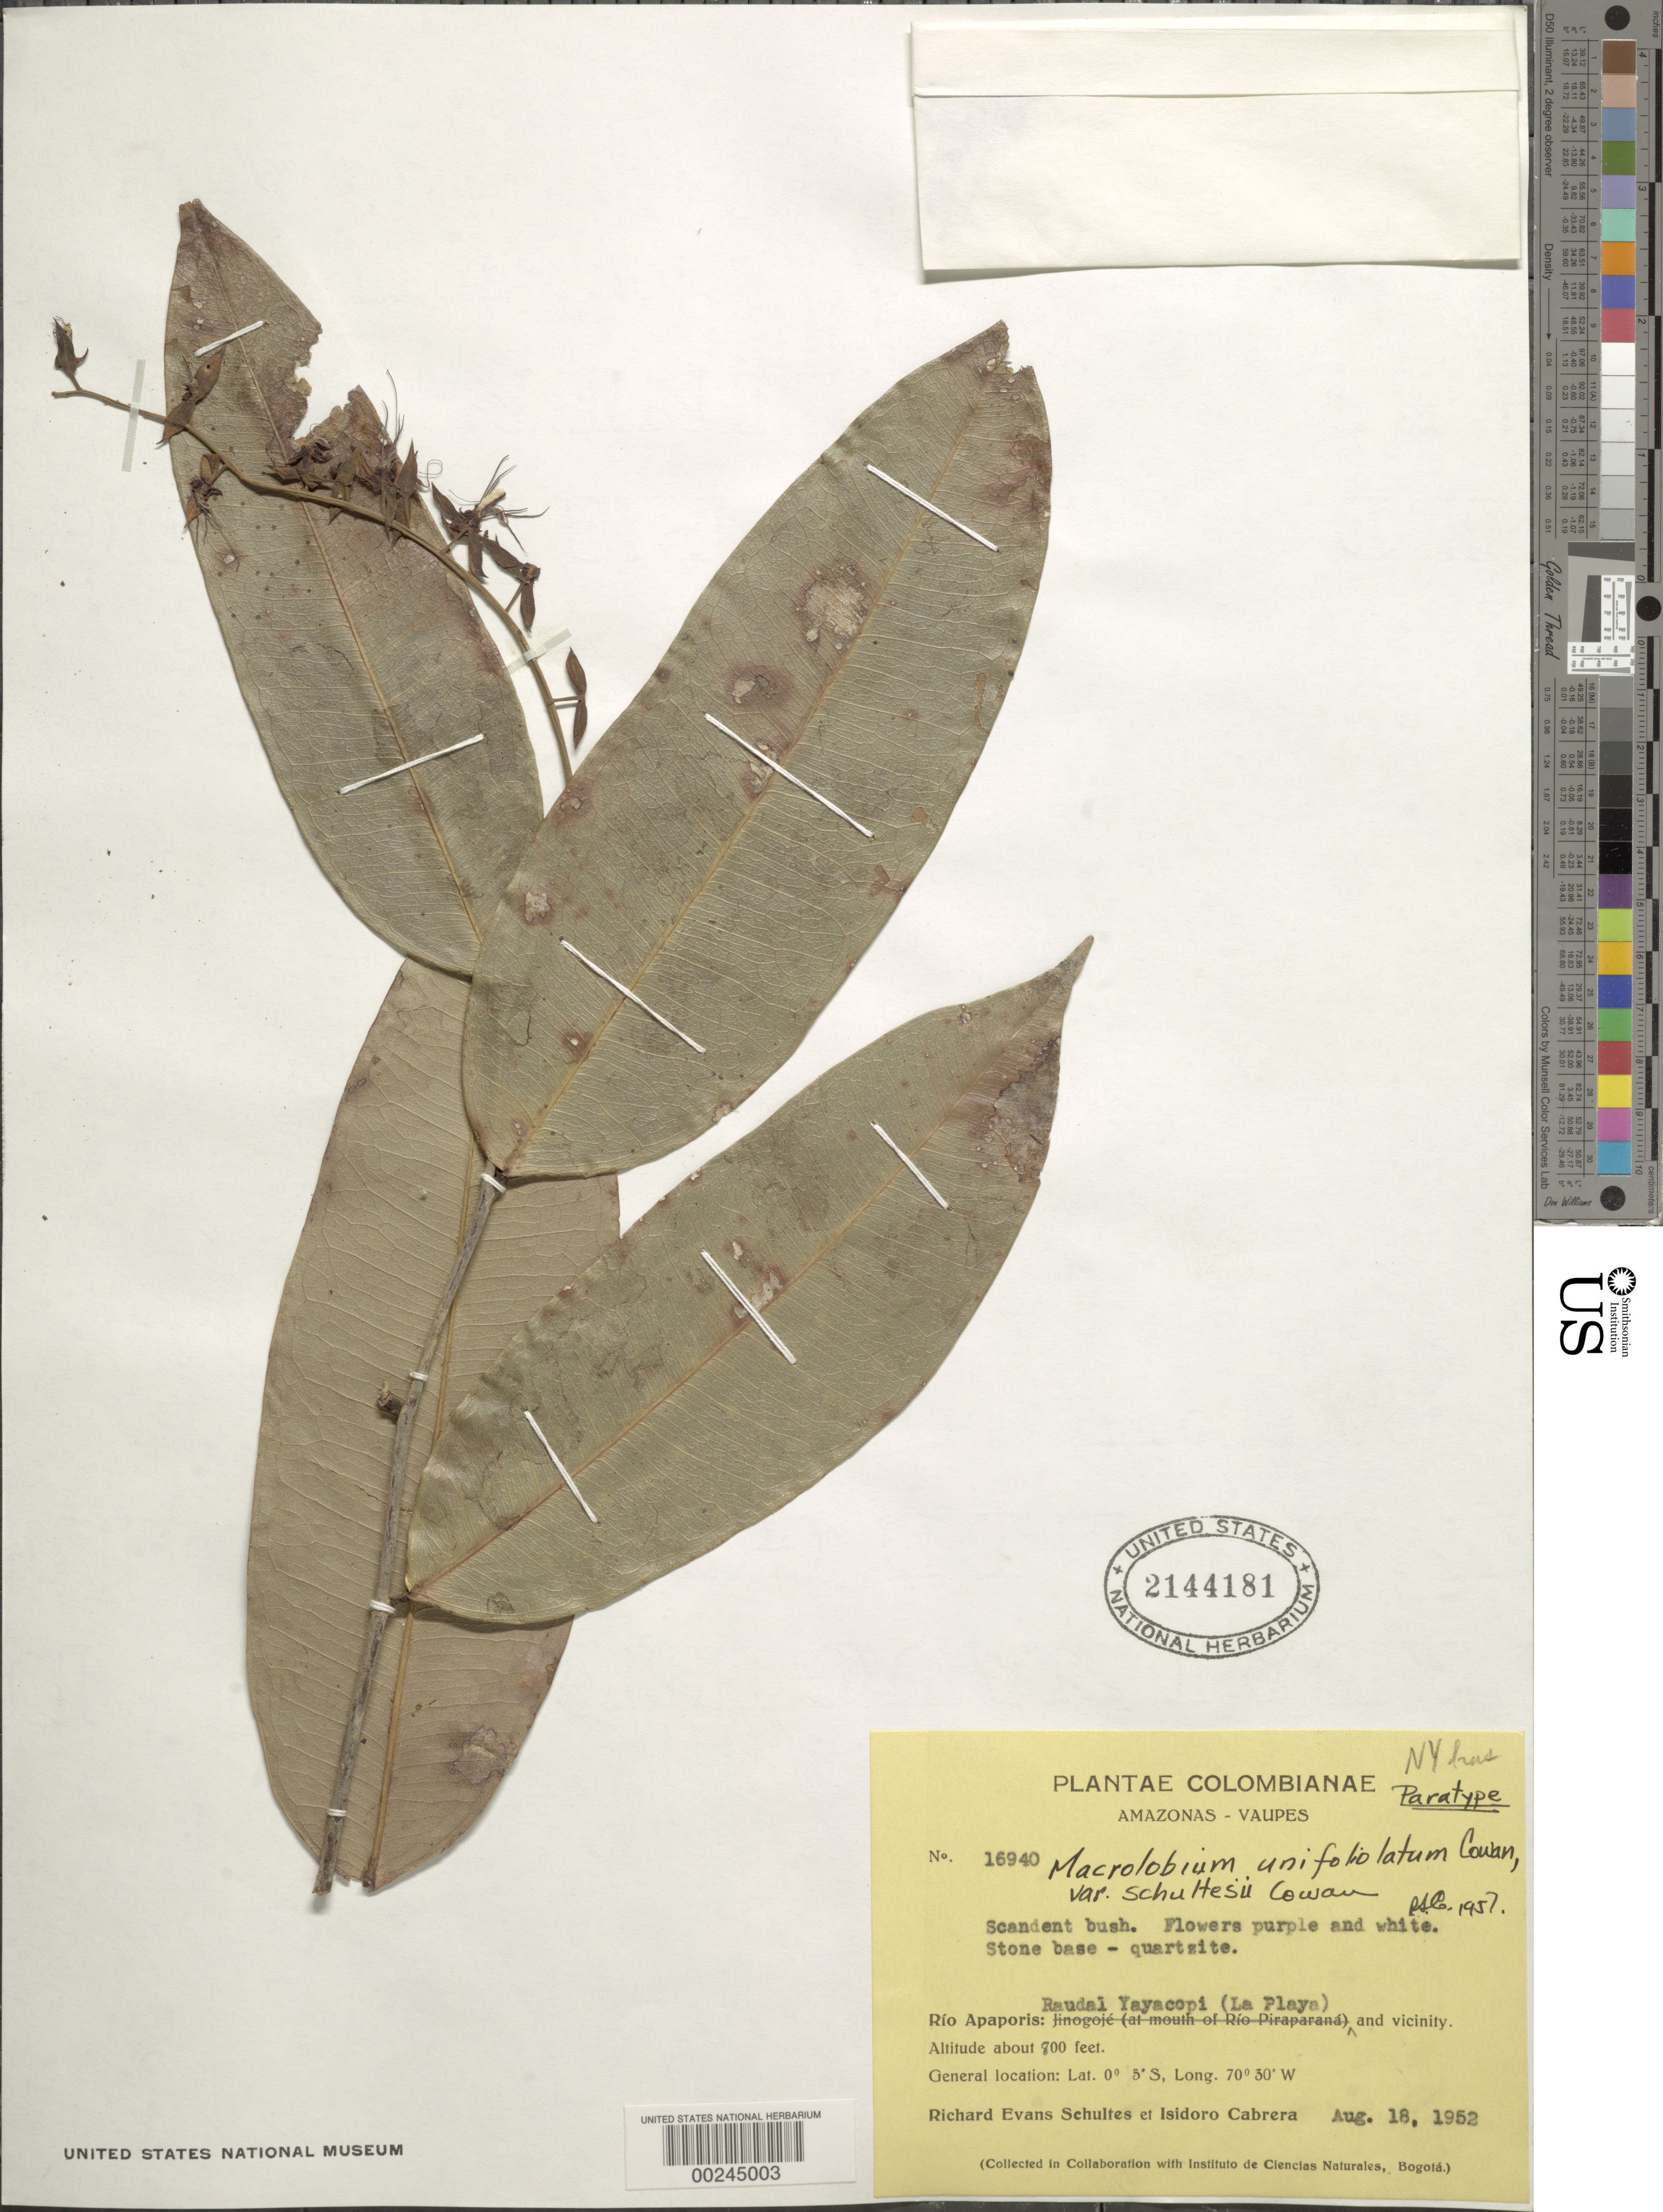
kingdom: Plantae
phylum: Tracheophyta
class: Magnoliopsida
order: Fabales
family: Fabaceae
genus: Macrolobium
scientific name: Macrolobium unifoliolatum var. schultesii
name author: R.S. Cowan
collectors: R. E. Schultes & I. Cabrera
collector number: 16940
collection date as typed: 18 Aug 1952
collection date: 1952-08-18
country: Colombia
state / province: Amazônas / Vaupés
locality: Rio Apaporis: Raudal Ya Yacopi (La Playa) and vicinity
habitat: Stone base - quartzite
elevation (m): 213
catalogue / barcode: US 2144181